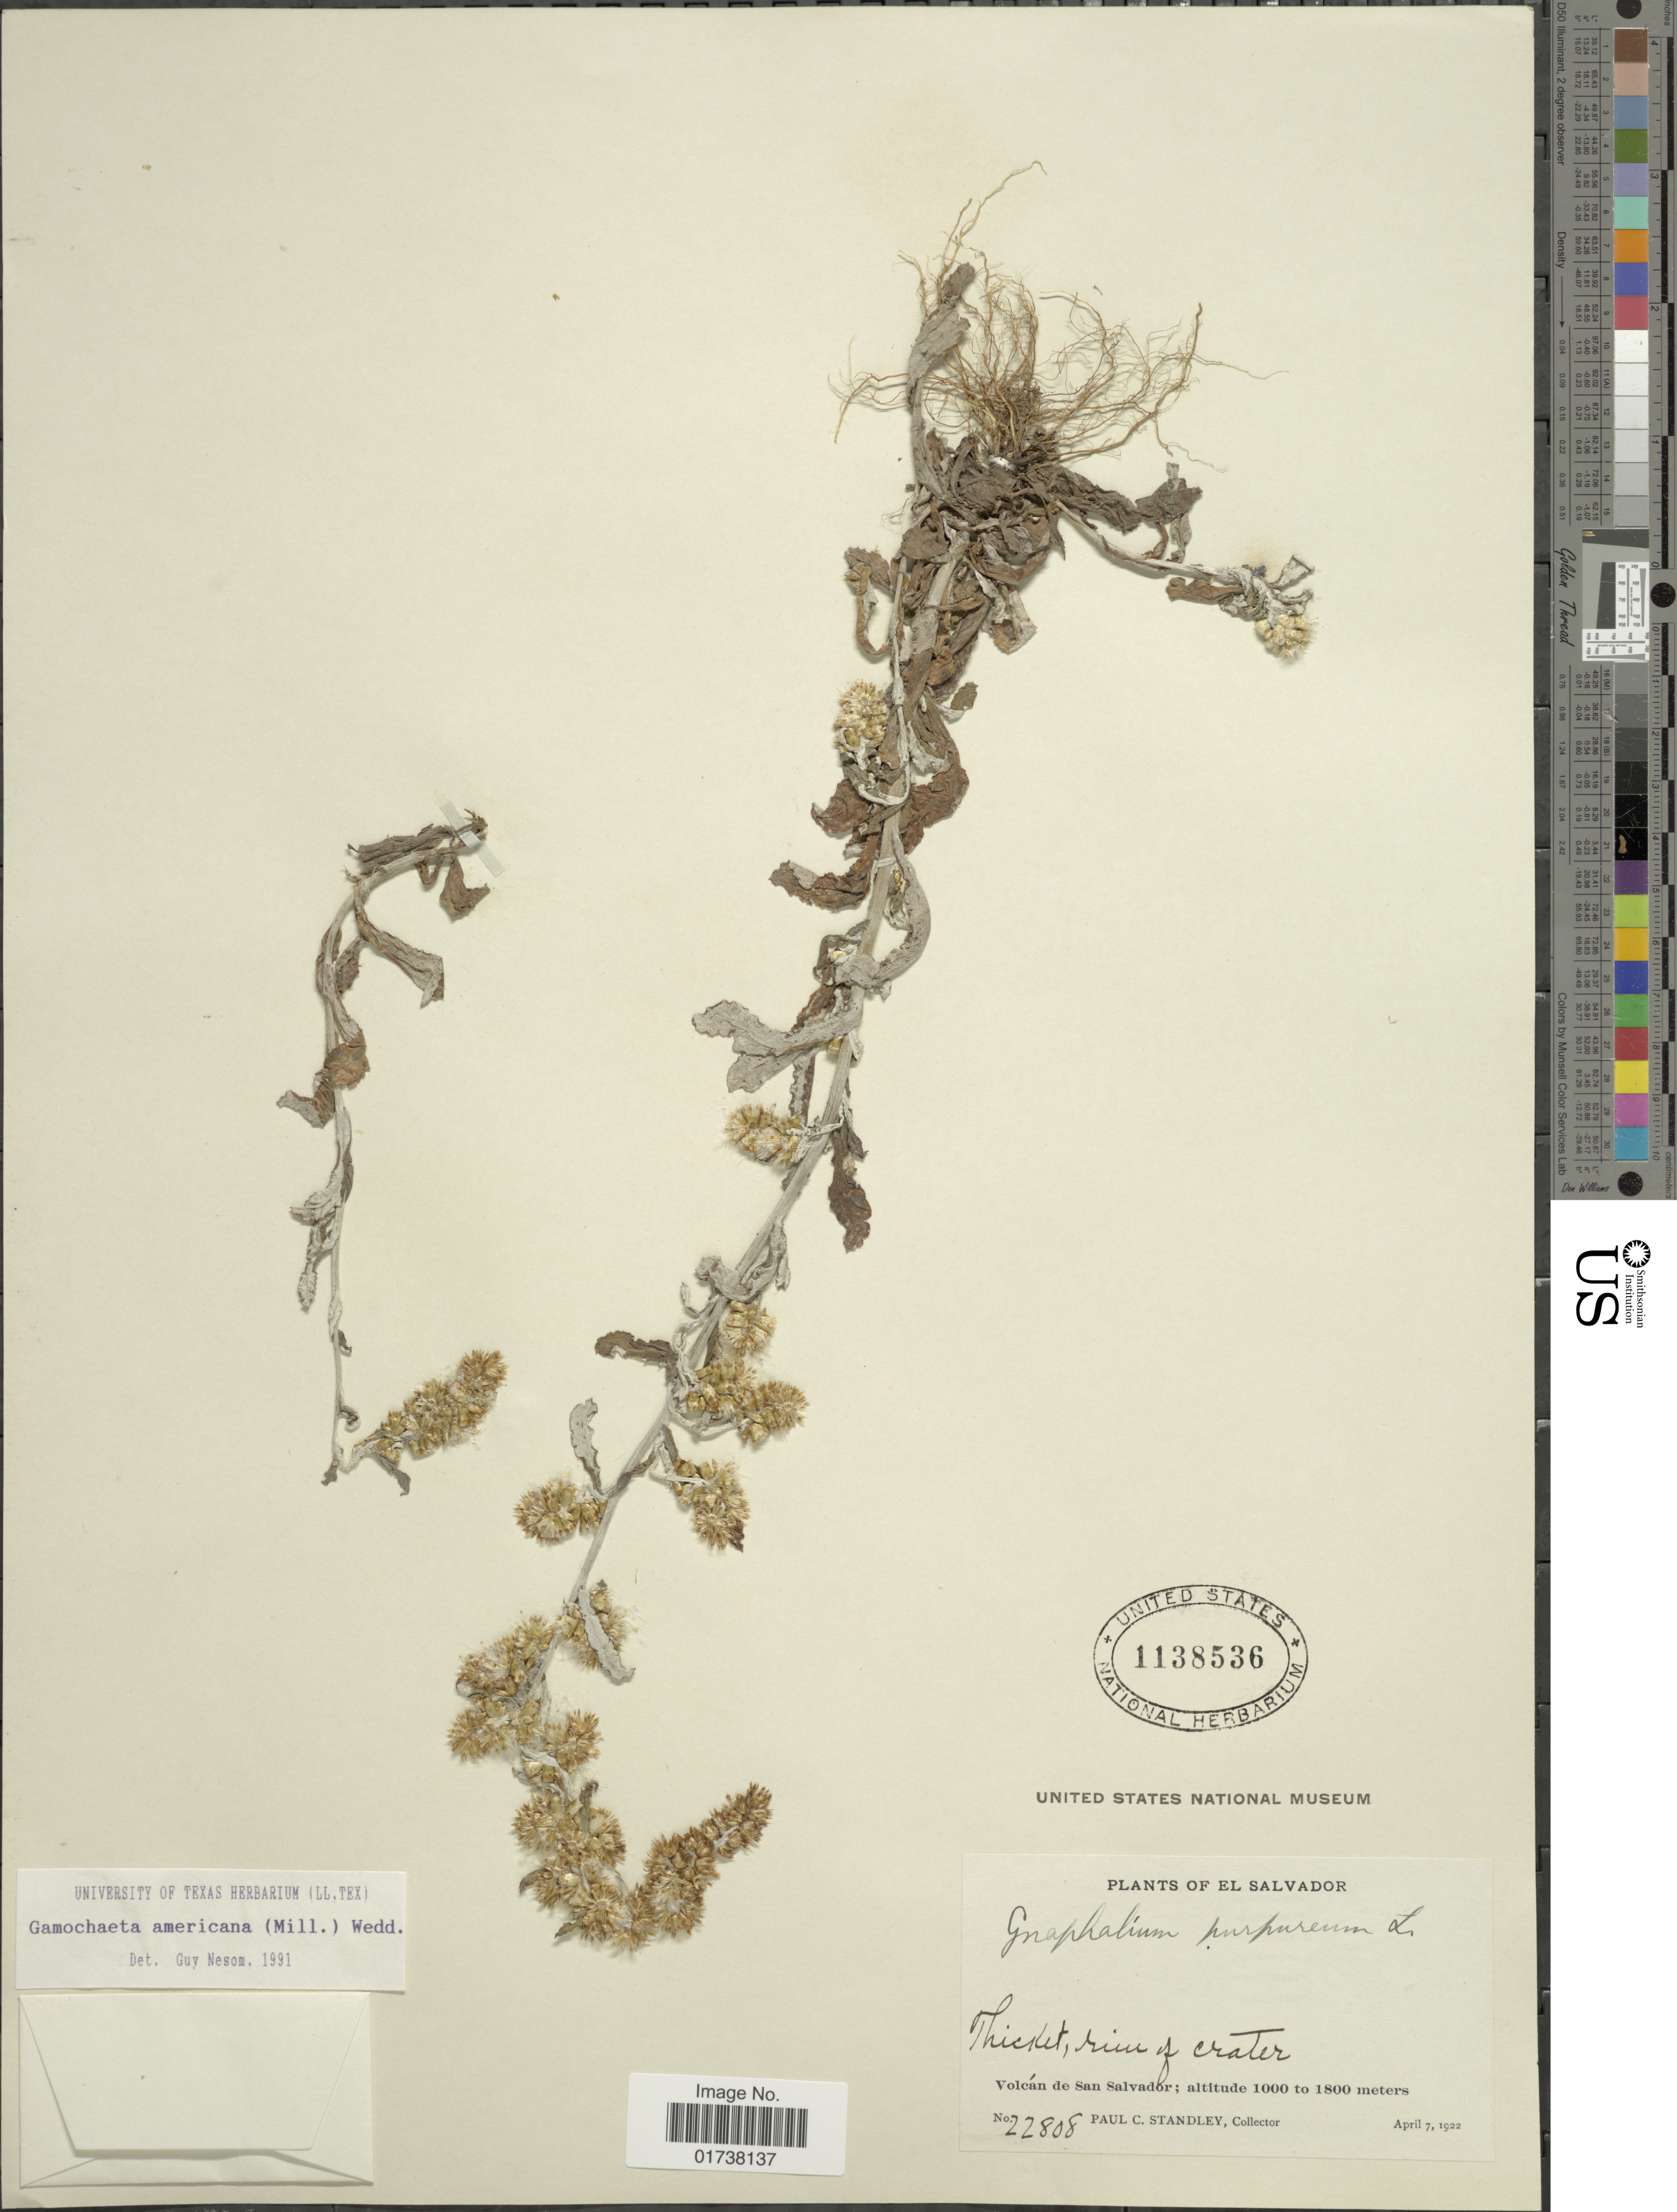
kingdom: Plantae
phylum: Tracheophyta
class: Magnoliopsida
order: Asterales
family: Asteraceae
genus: Gamochaeta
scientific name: Gamochaeta americana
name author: (Mill.) Wedd.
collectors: P. C. Standley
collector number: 22808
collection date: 1922-04-07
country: El Salvador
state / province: San Salvador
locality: Volcan de San Salvador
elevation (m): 1000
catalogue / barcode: US 1138536